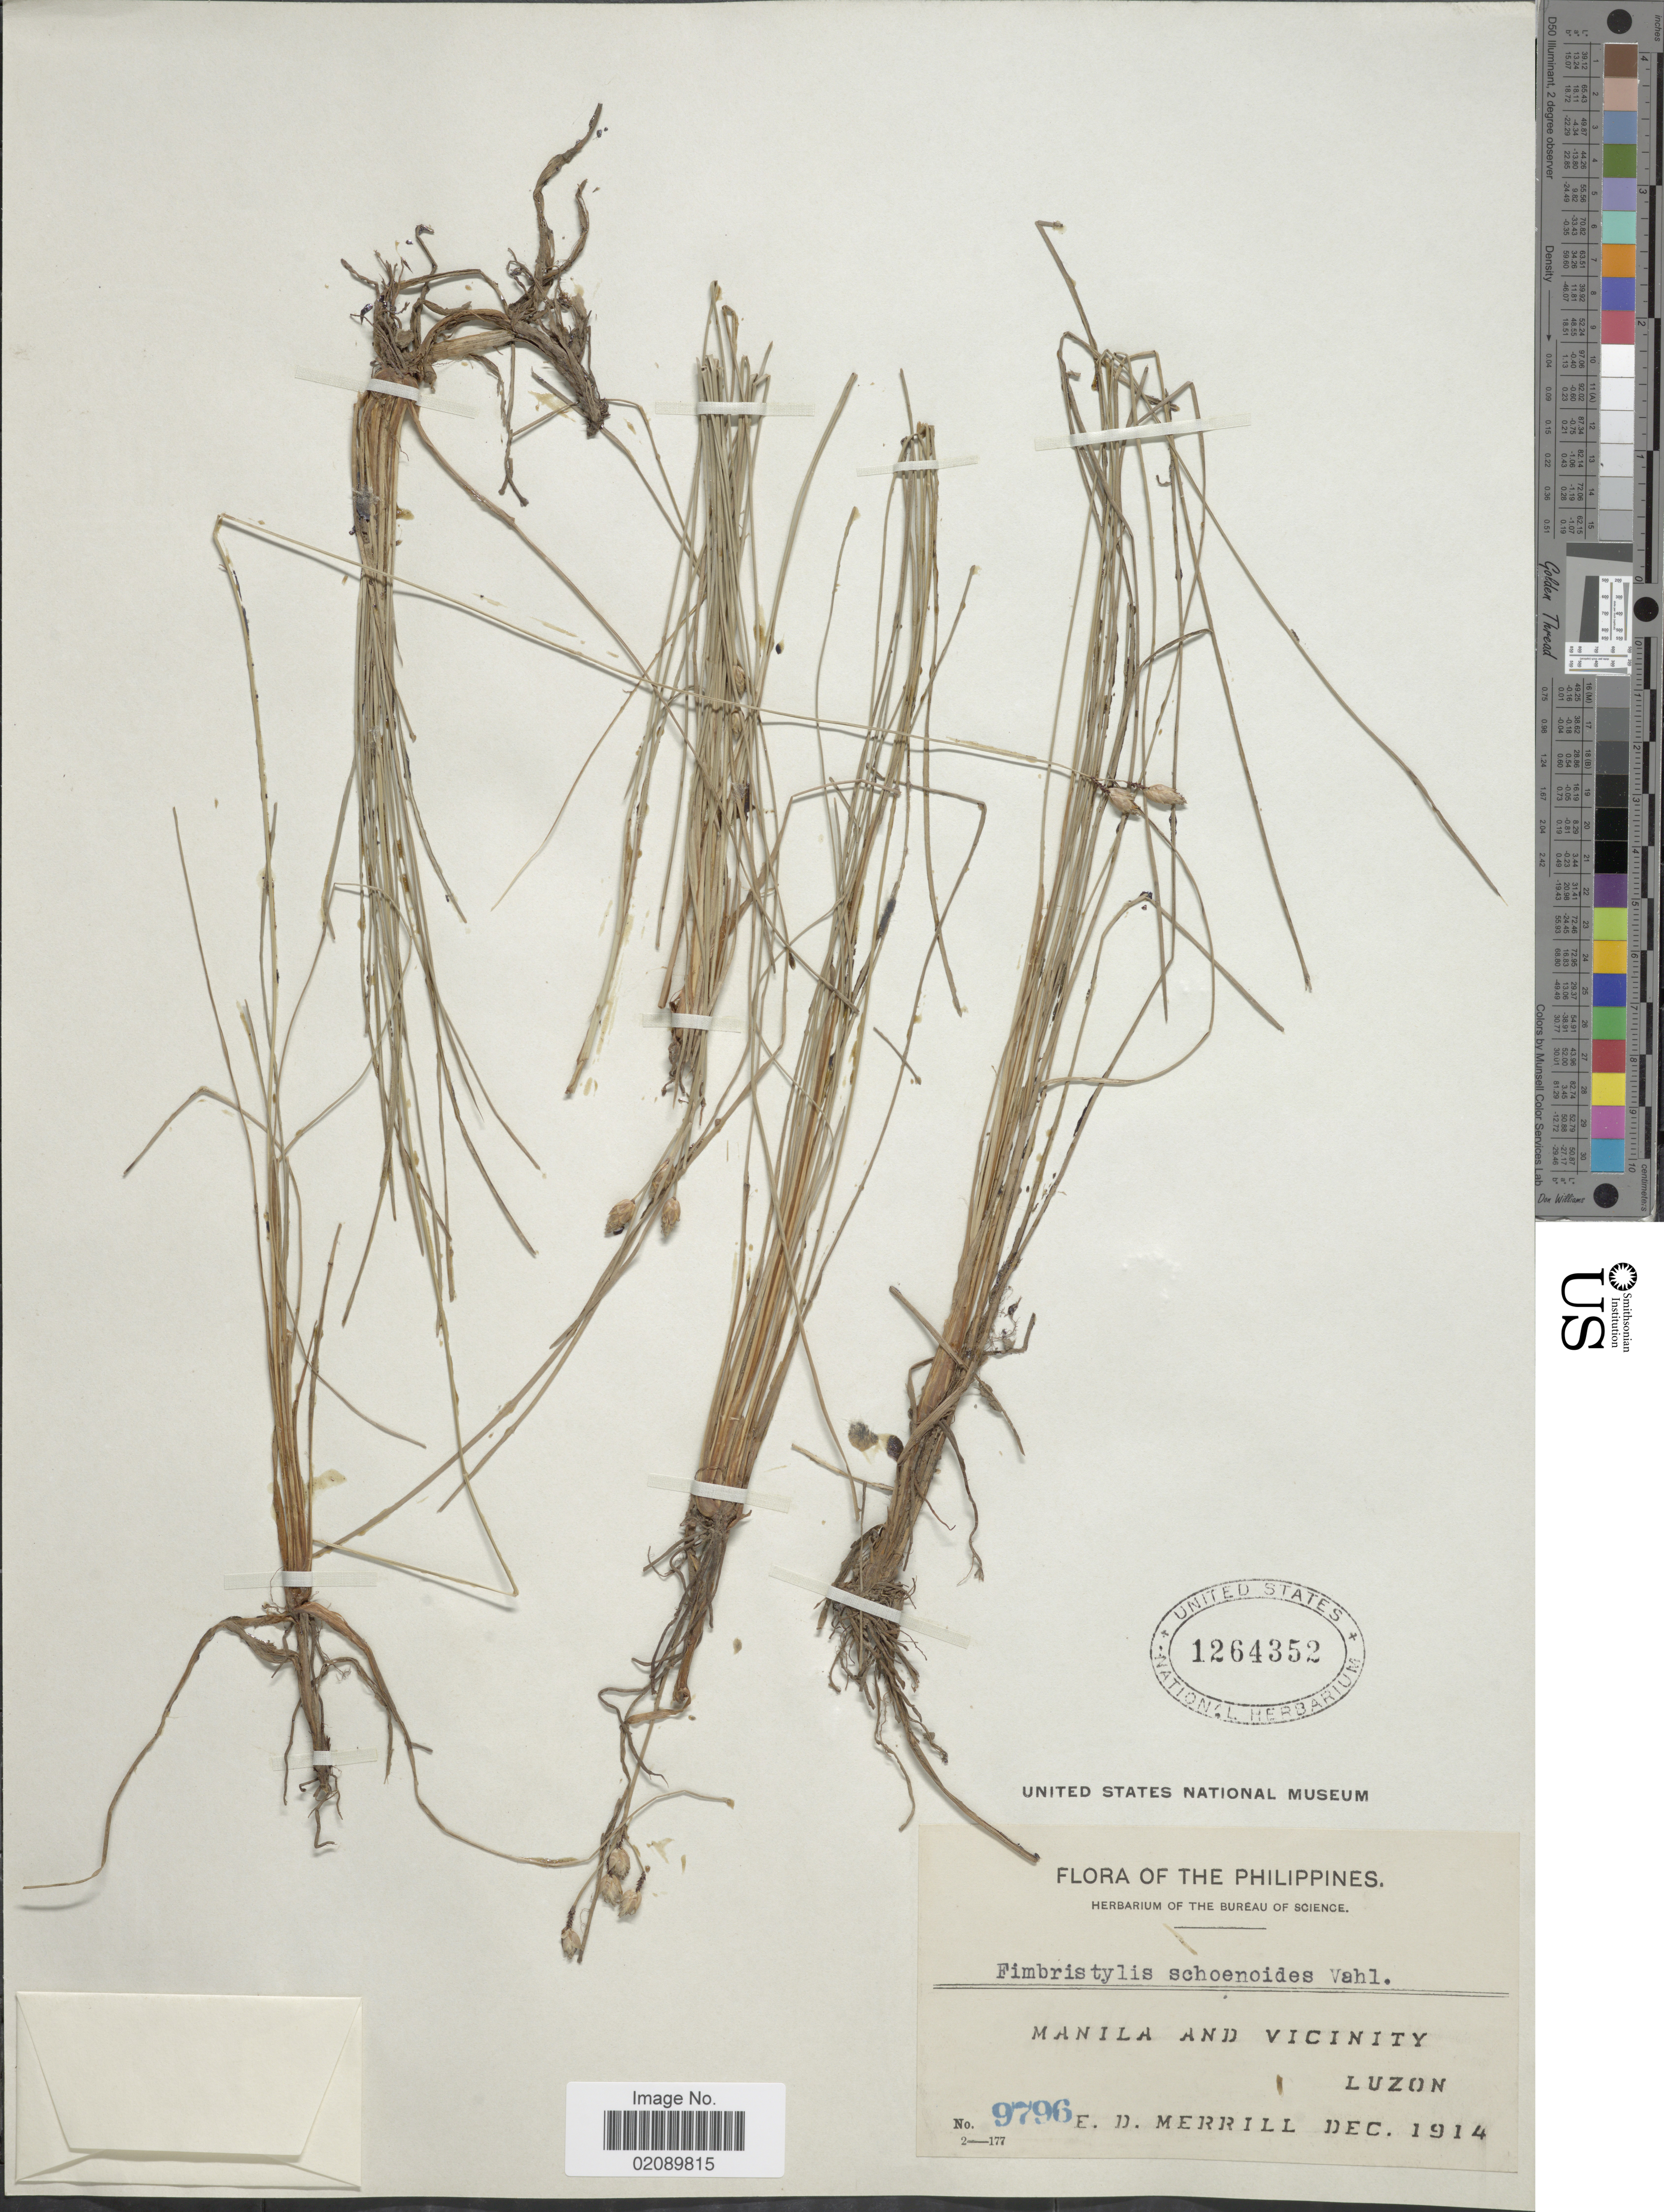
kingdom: Plantae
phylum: Tracheophyta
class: Liliopsida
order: Poales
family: Cyperaceae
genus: Fimbristylis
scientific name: Fimbristylis schoenoides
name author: (Retz.) Vahl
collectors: E. D. Merrill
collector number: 9796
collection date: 1914-12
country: Philippines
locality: Manila and Vicinity. Luzon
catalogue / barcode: US 1264352